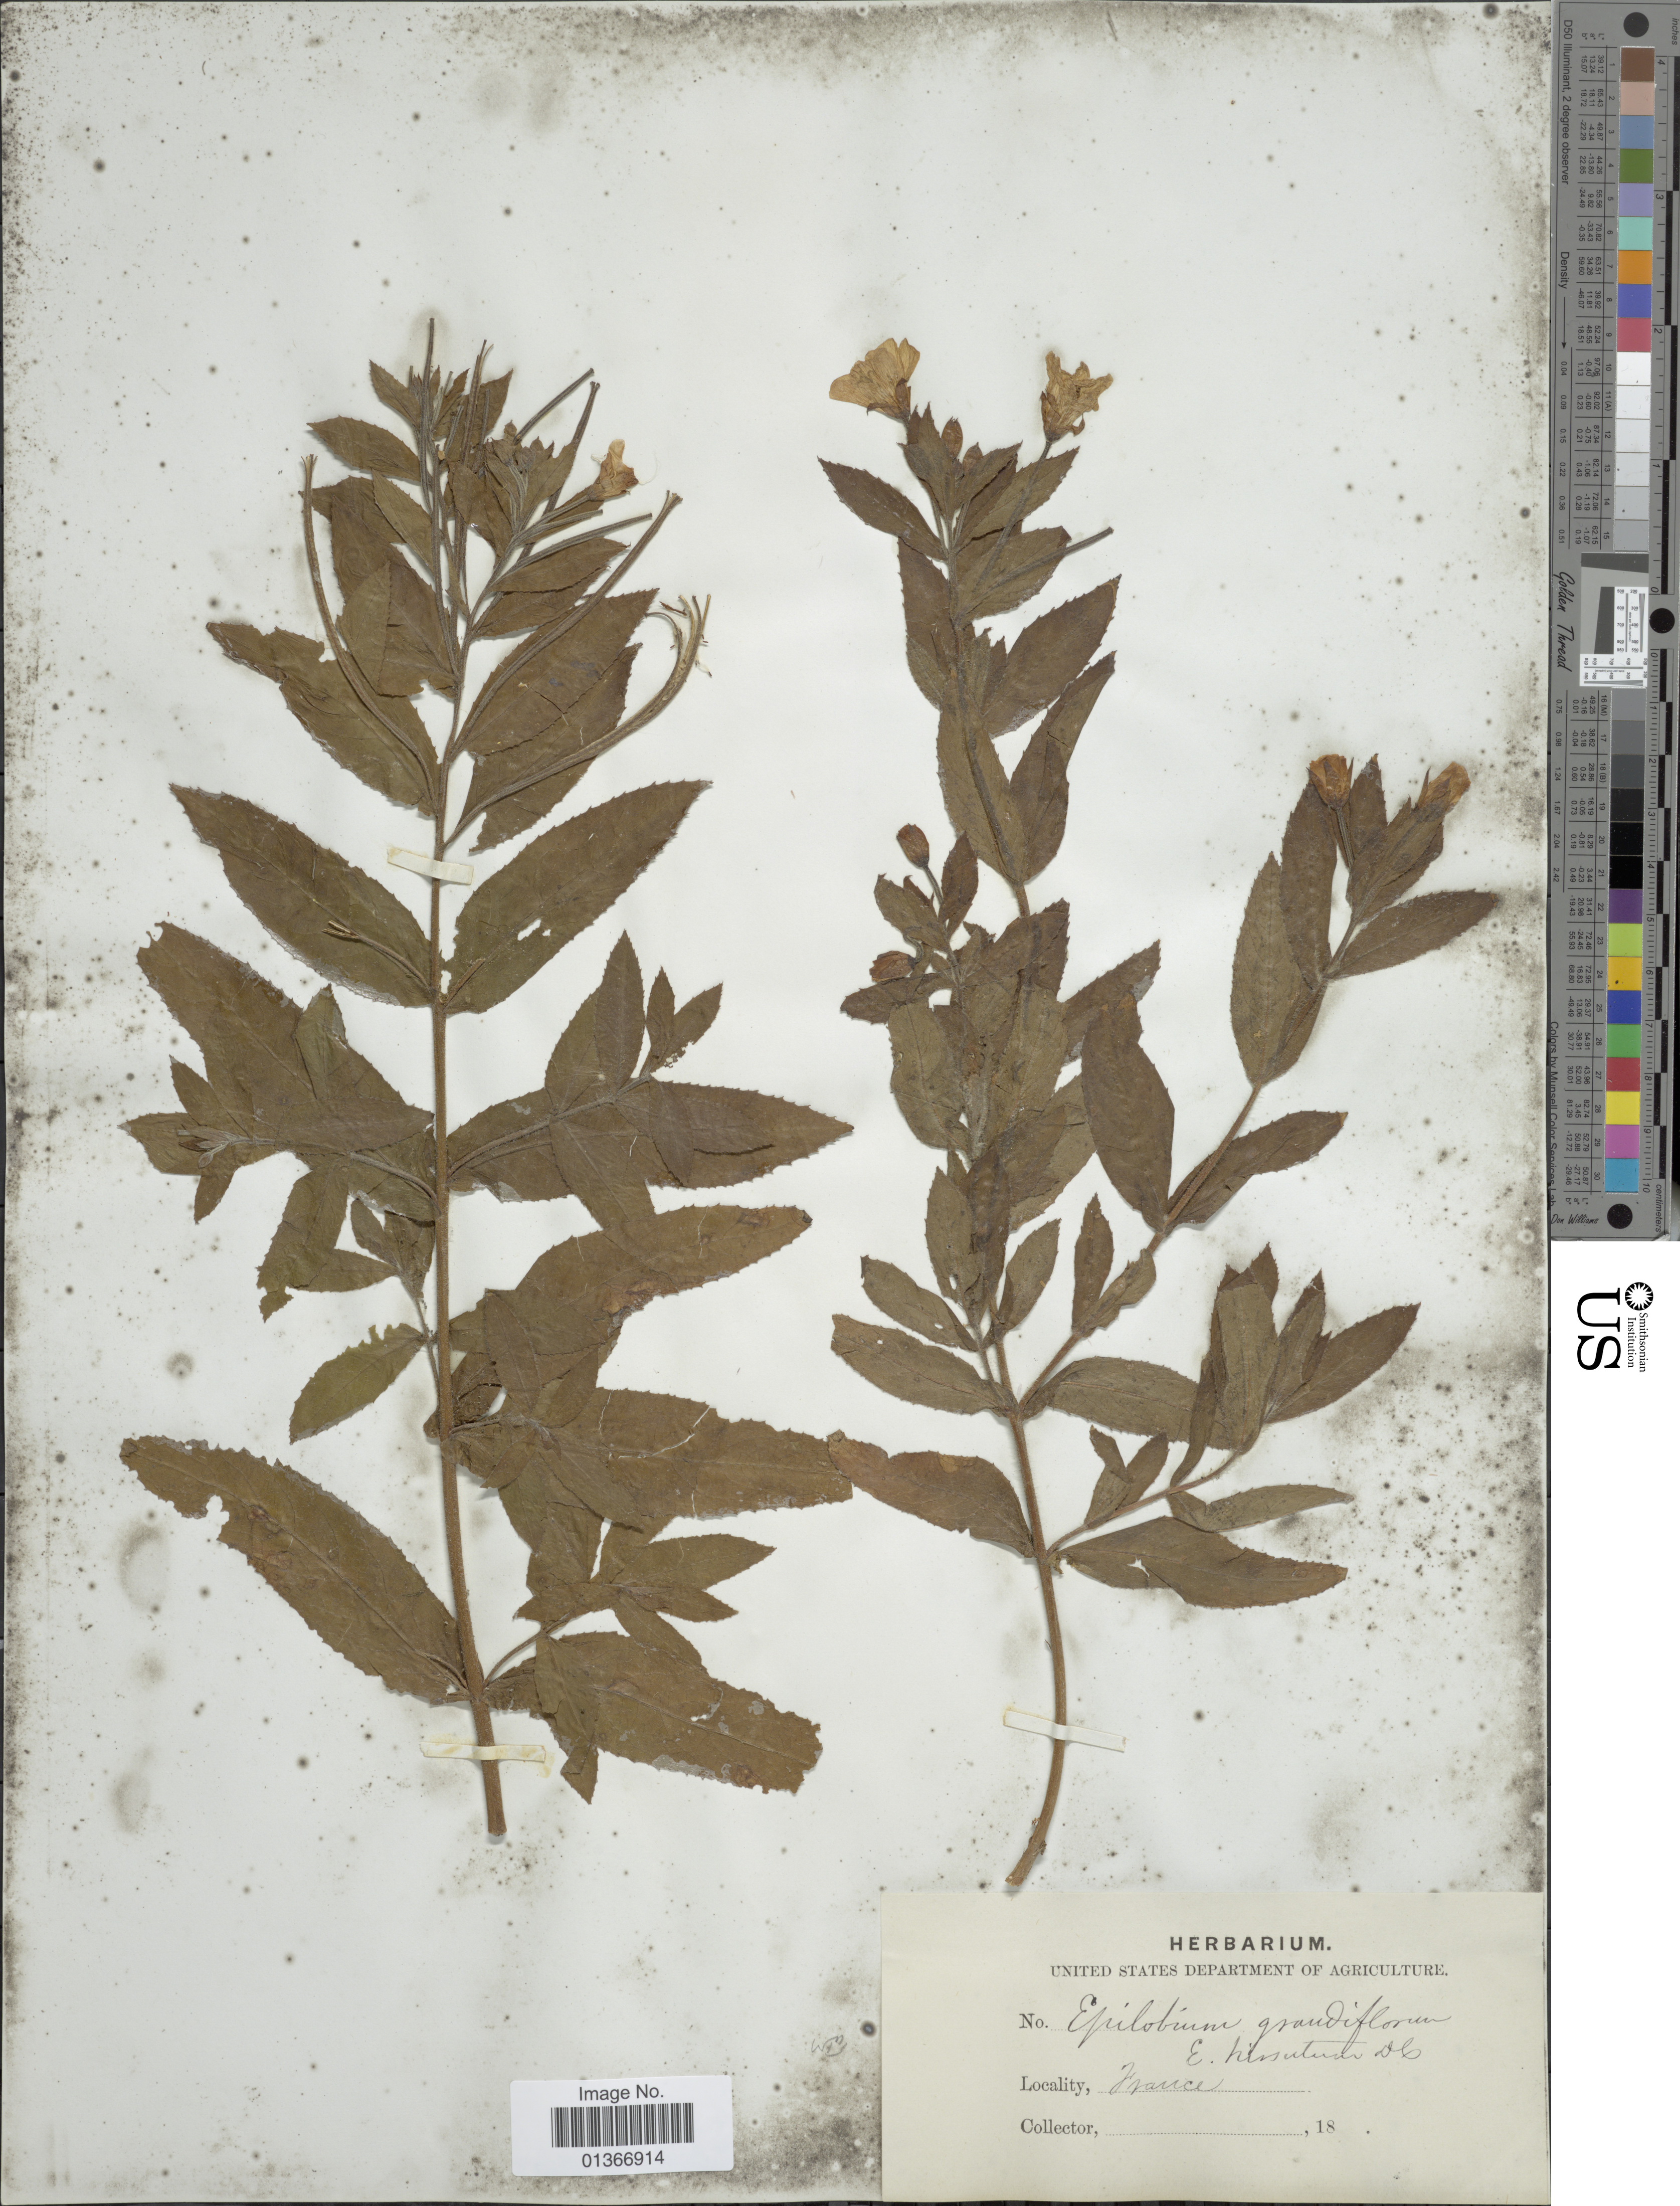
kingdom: Plantae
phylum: Tracheophyta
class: Magnoliopsida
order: Myrtales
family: Onagraceae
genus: Epilobium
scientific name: Epilobium hirsutum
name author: L.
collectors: ex herb. USDA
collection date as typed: Transcribed d/m/y: //18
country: France